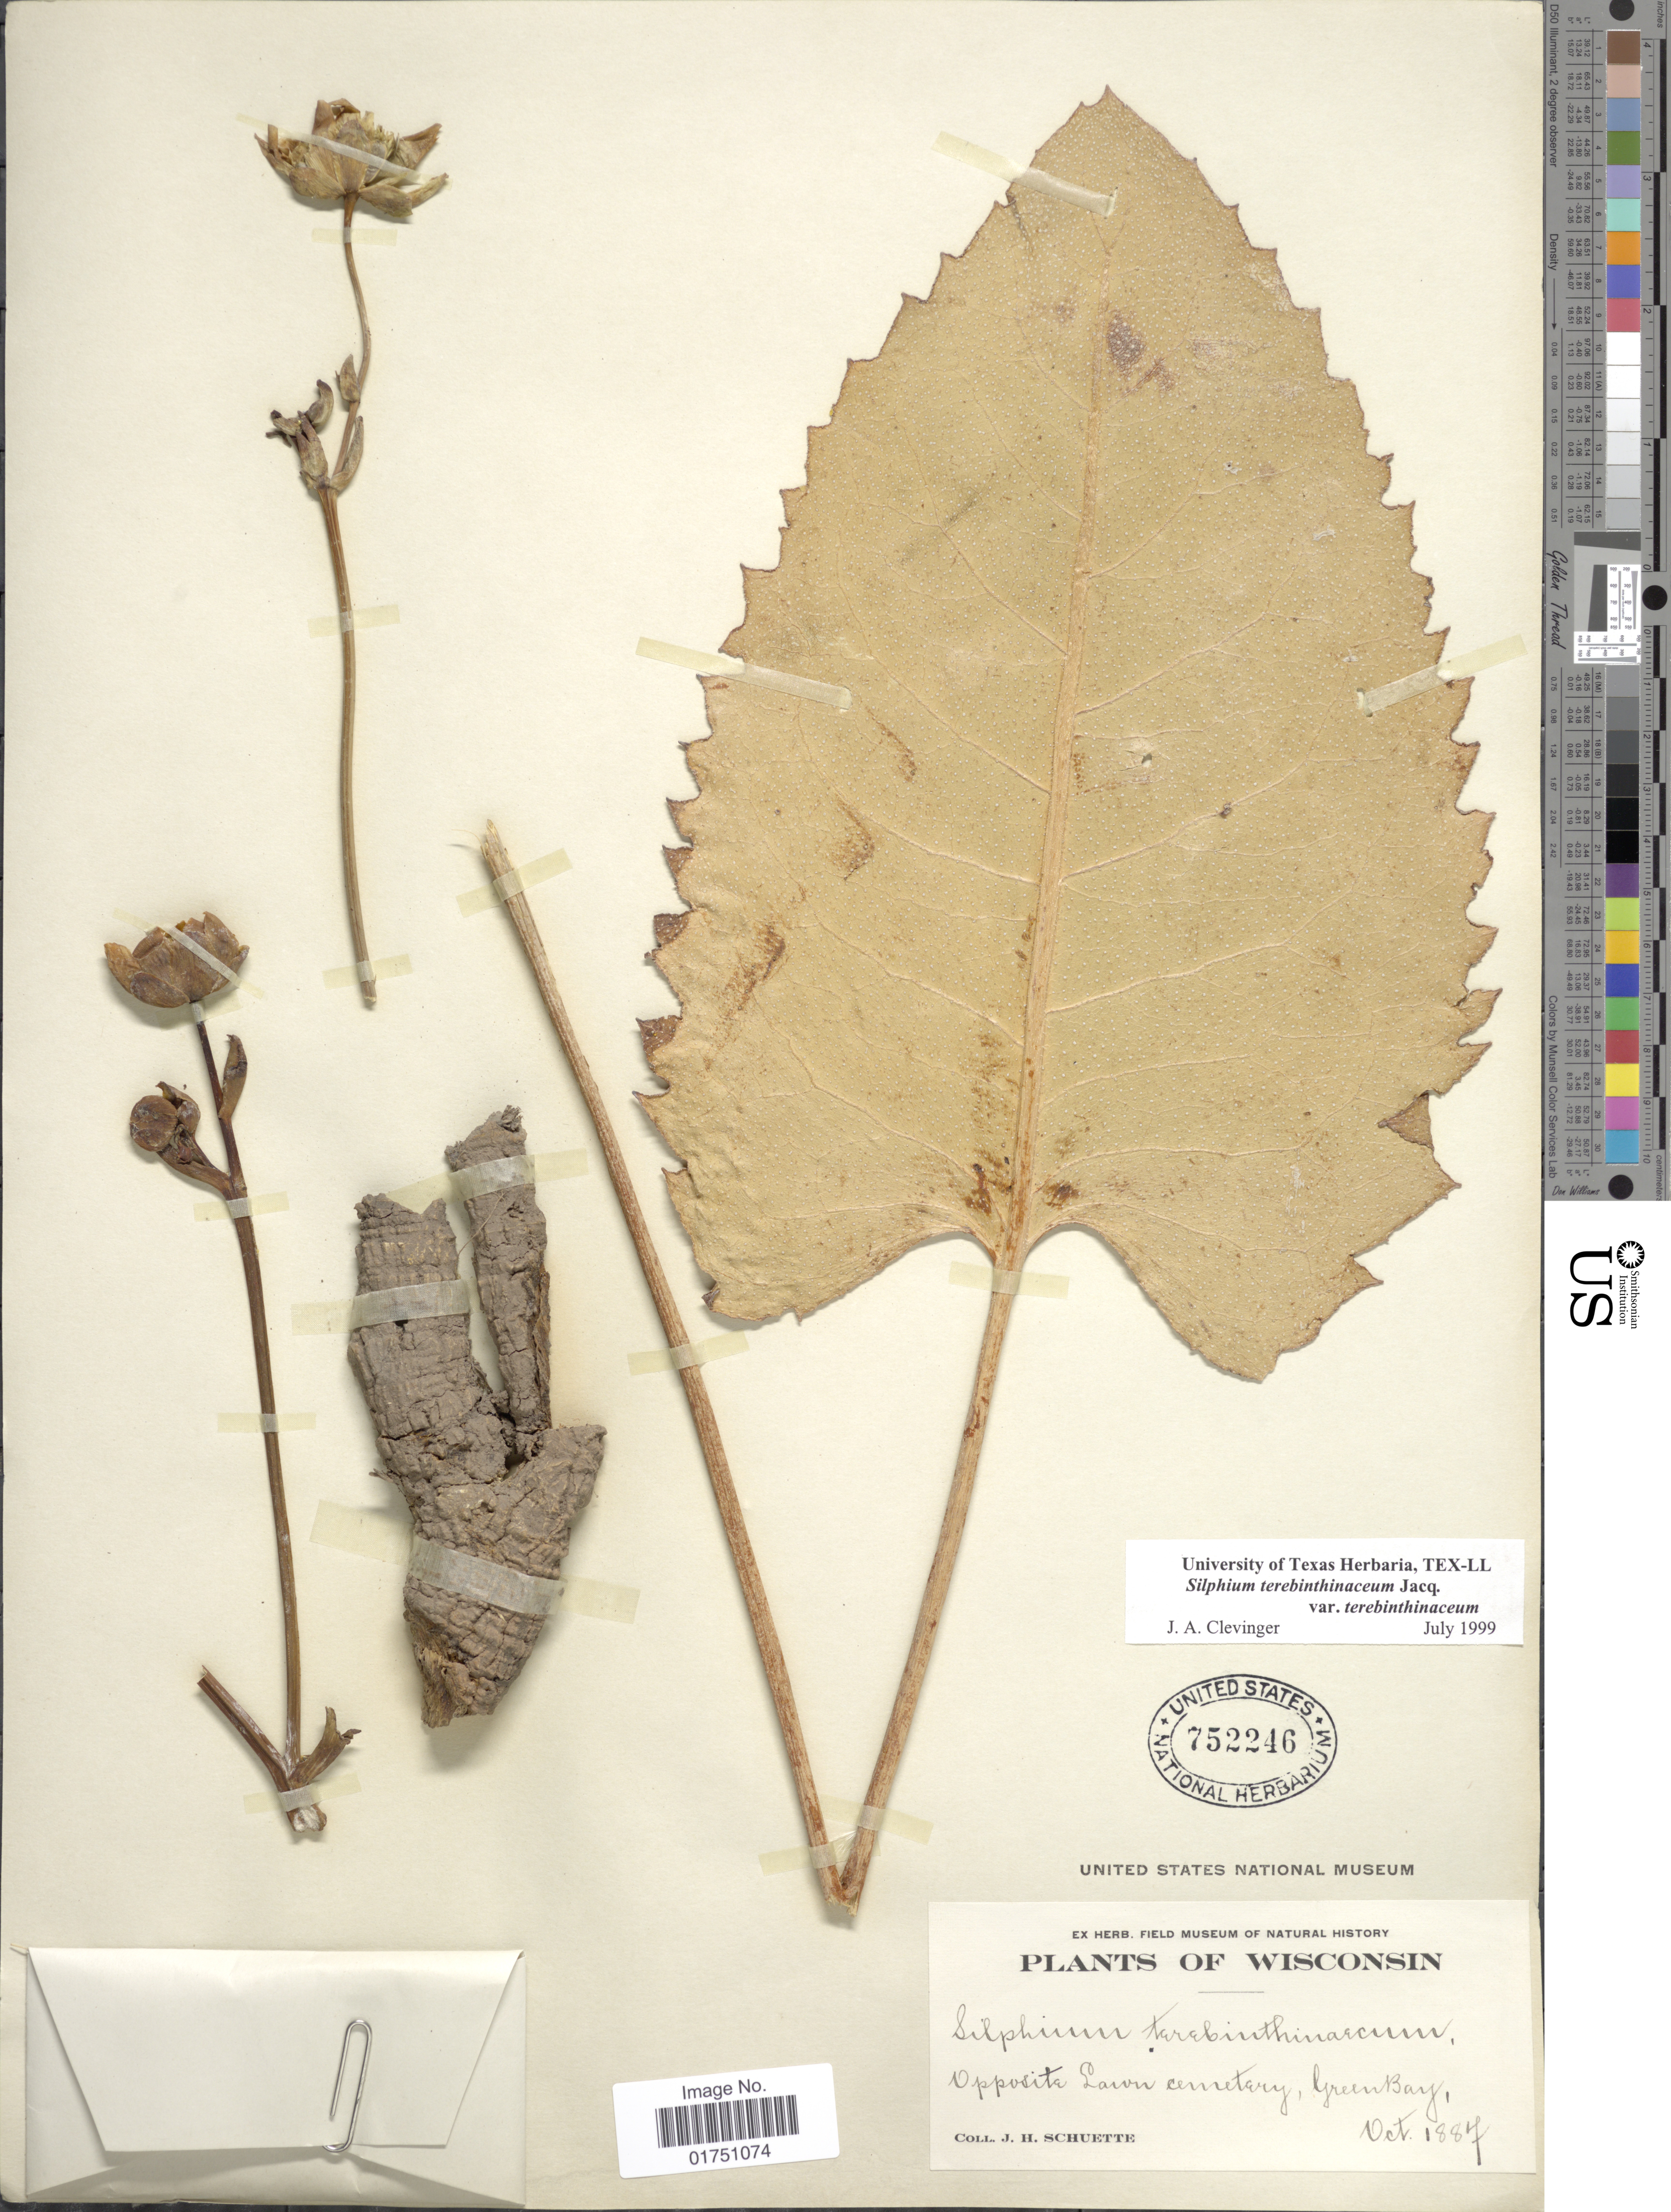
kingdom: Plantae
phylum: Tracheophyta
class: Magnoliopsida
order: Asterales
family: Asteraceae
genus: Silphium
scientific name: Silphium terebinthinaceum var. terebinthinaceum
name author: Jacq.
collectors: J. H. Schuette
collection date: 1887-10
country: United States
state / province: Wisconsin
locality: Opposite Lawn cemetery, Green Bay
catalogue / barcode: US 752246